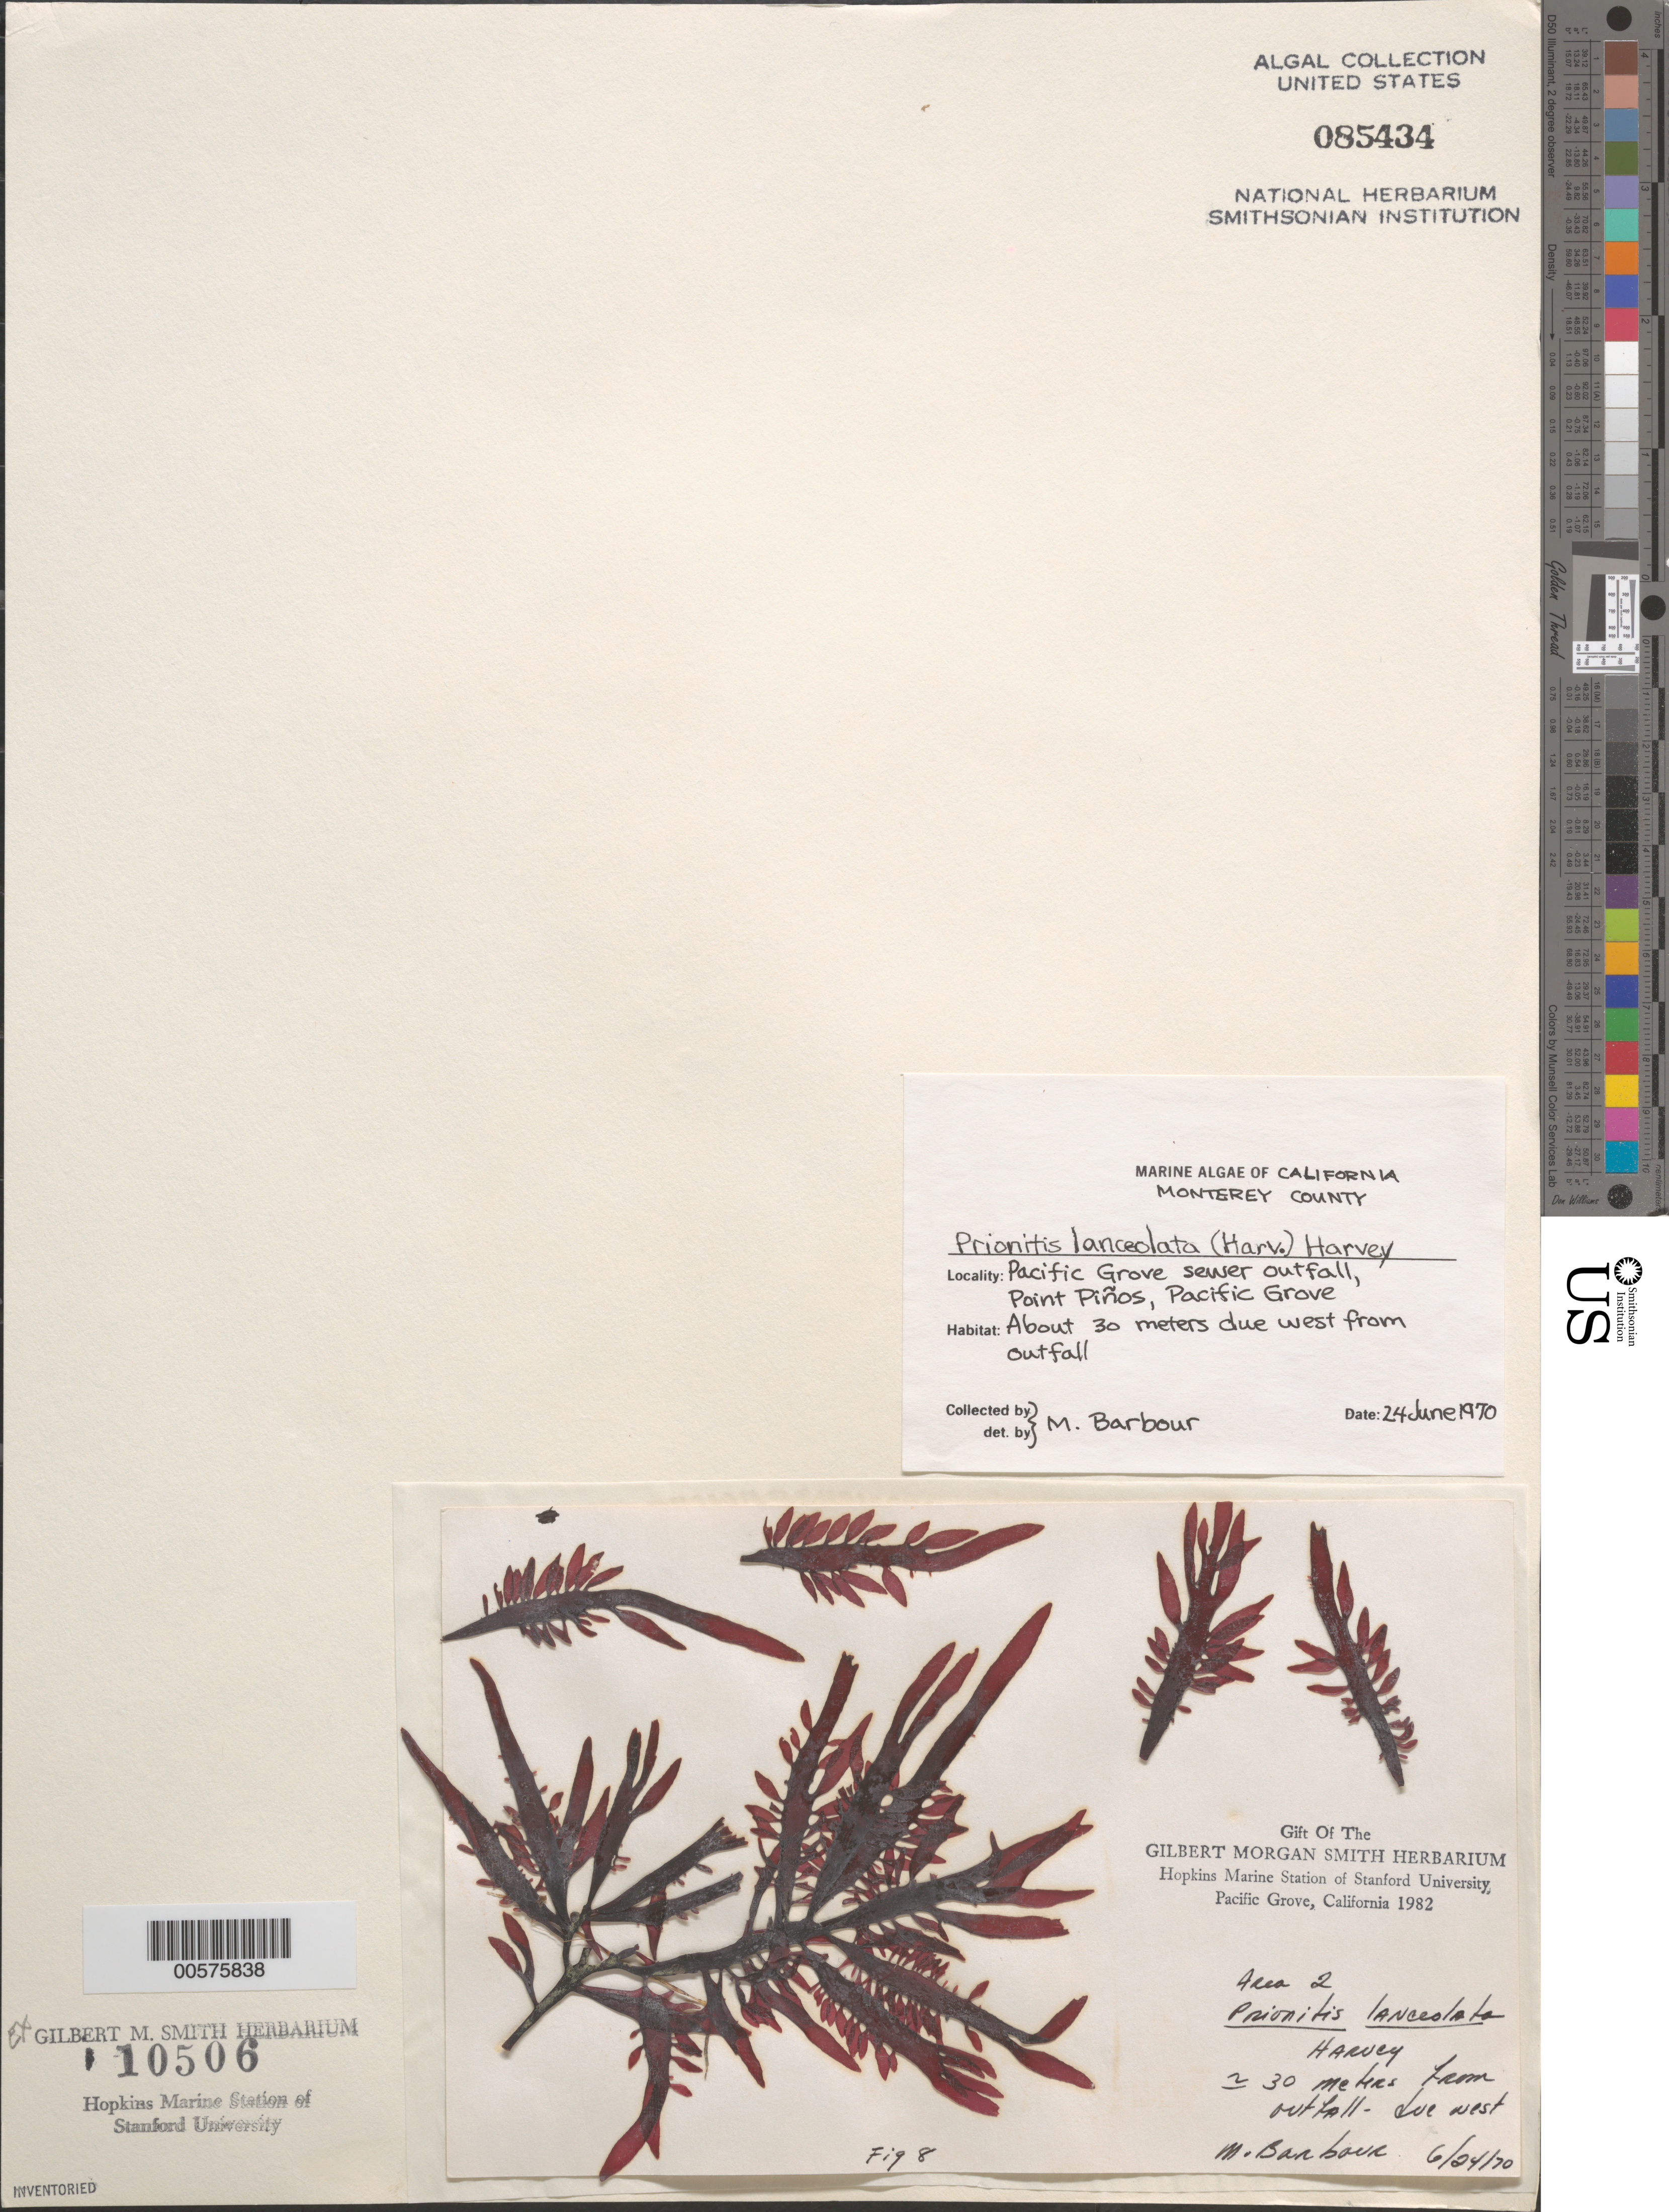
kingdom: Plantae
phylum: Rhodophyta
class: Florideophyceae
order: Cryptonemiales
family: Cryptonemiaceae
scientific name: Prionitis lanceolata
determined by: Barbour, M.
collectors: M. Barbour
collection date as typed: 24 Jun 1970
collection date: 1970-06-24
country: United States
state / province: California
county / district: Monterey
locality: Point Pinos, Pacific Grove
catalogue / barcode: US 85434